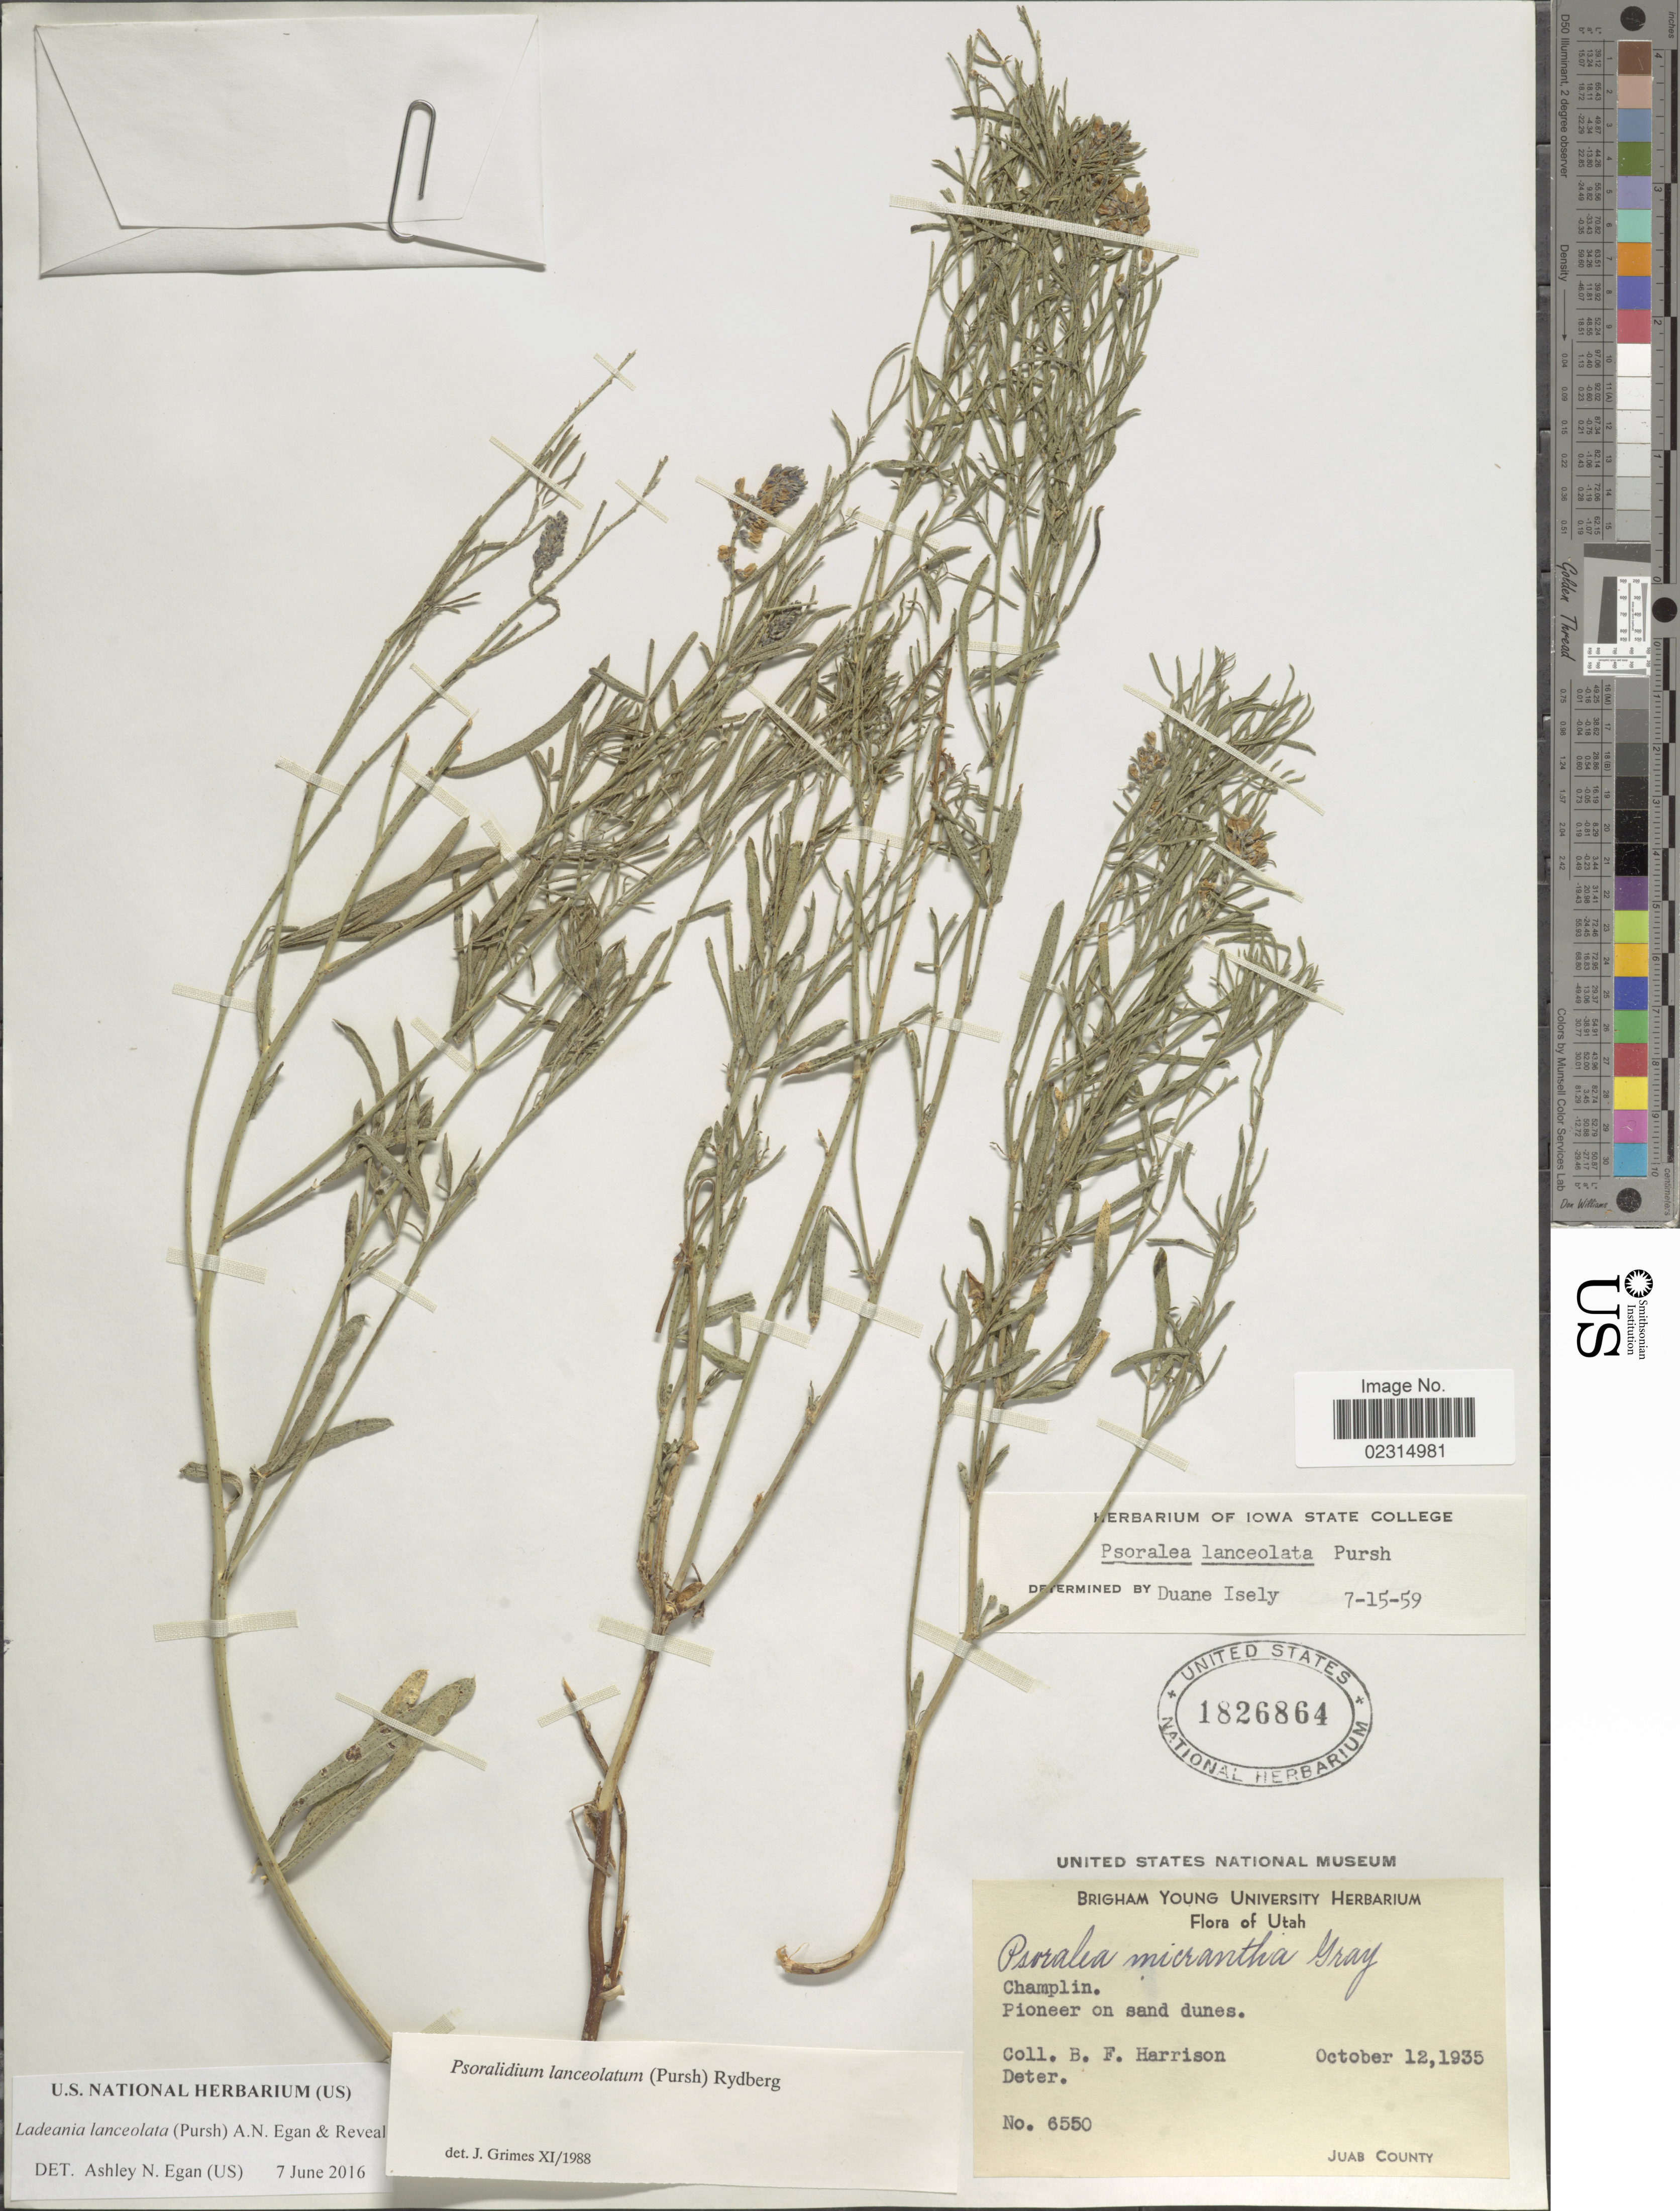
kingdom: Plantae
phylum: Tracheophyta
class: Magnoliopsida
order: Fabales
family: Fabaceae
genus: Ladeania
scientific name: Ladeania lanceolata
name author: (Pursh) A.N. Egan & Reveal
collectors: B. F. Harrison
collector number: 6550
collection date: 1935-10-12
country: United States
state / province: Utah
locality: Champlin, Pioneer on sand dunes, Juab County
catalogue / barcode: US 1826864